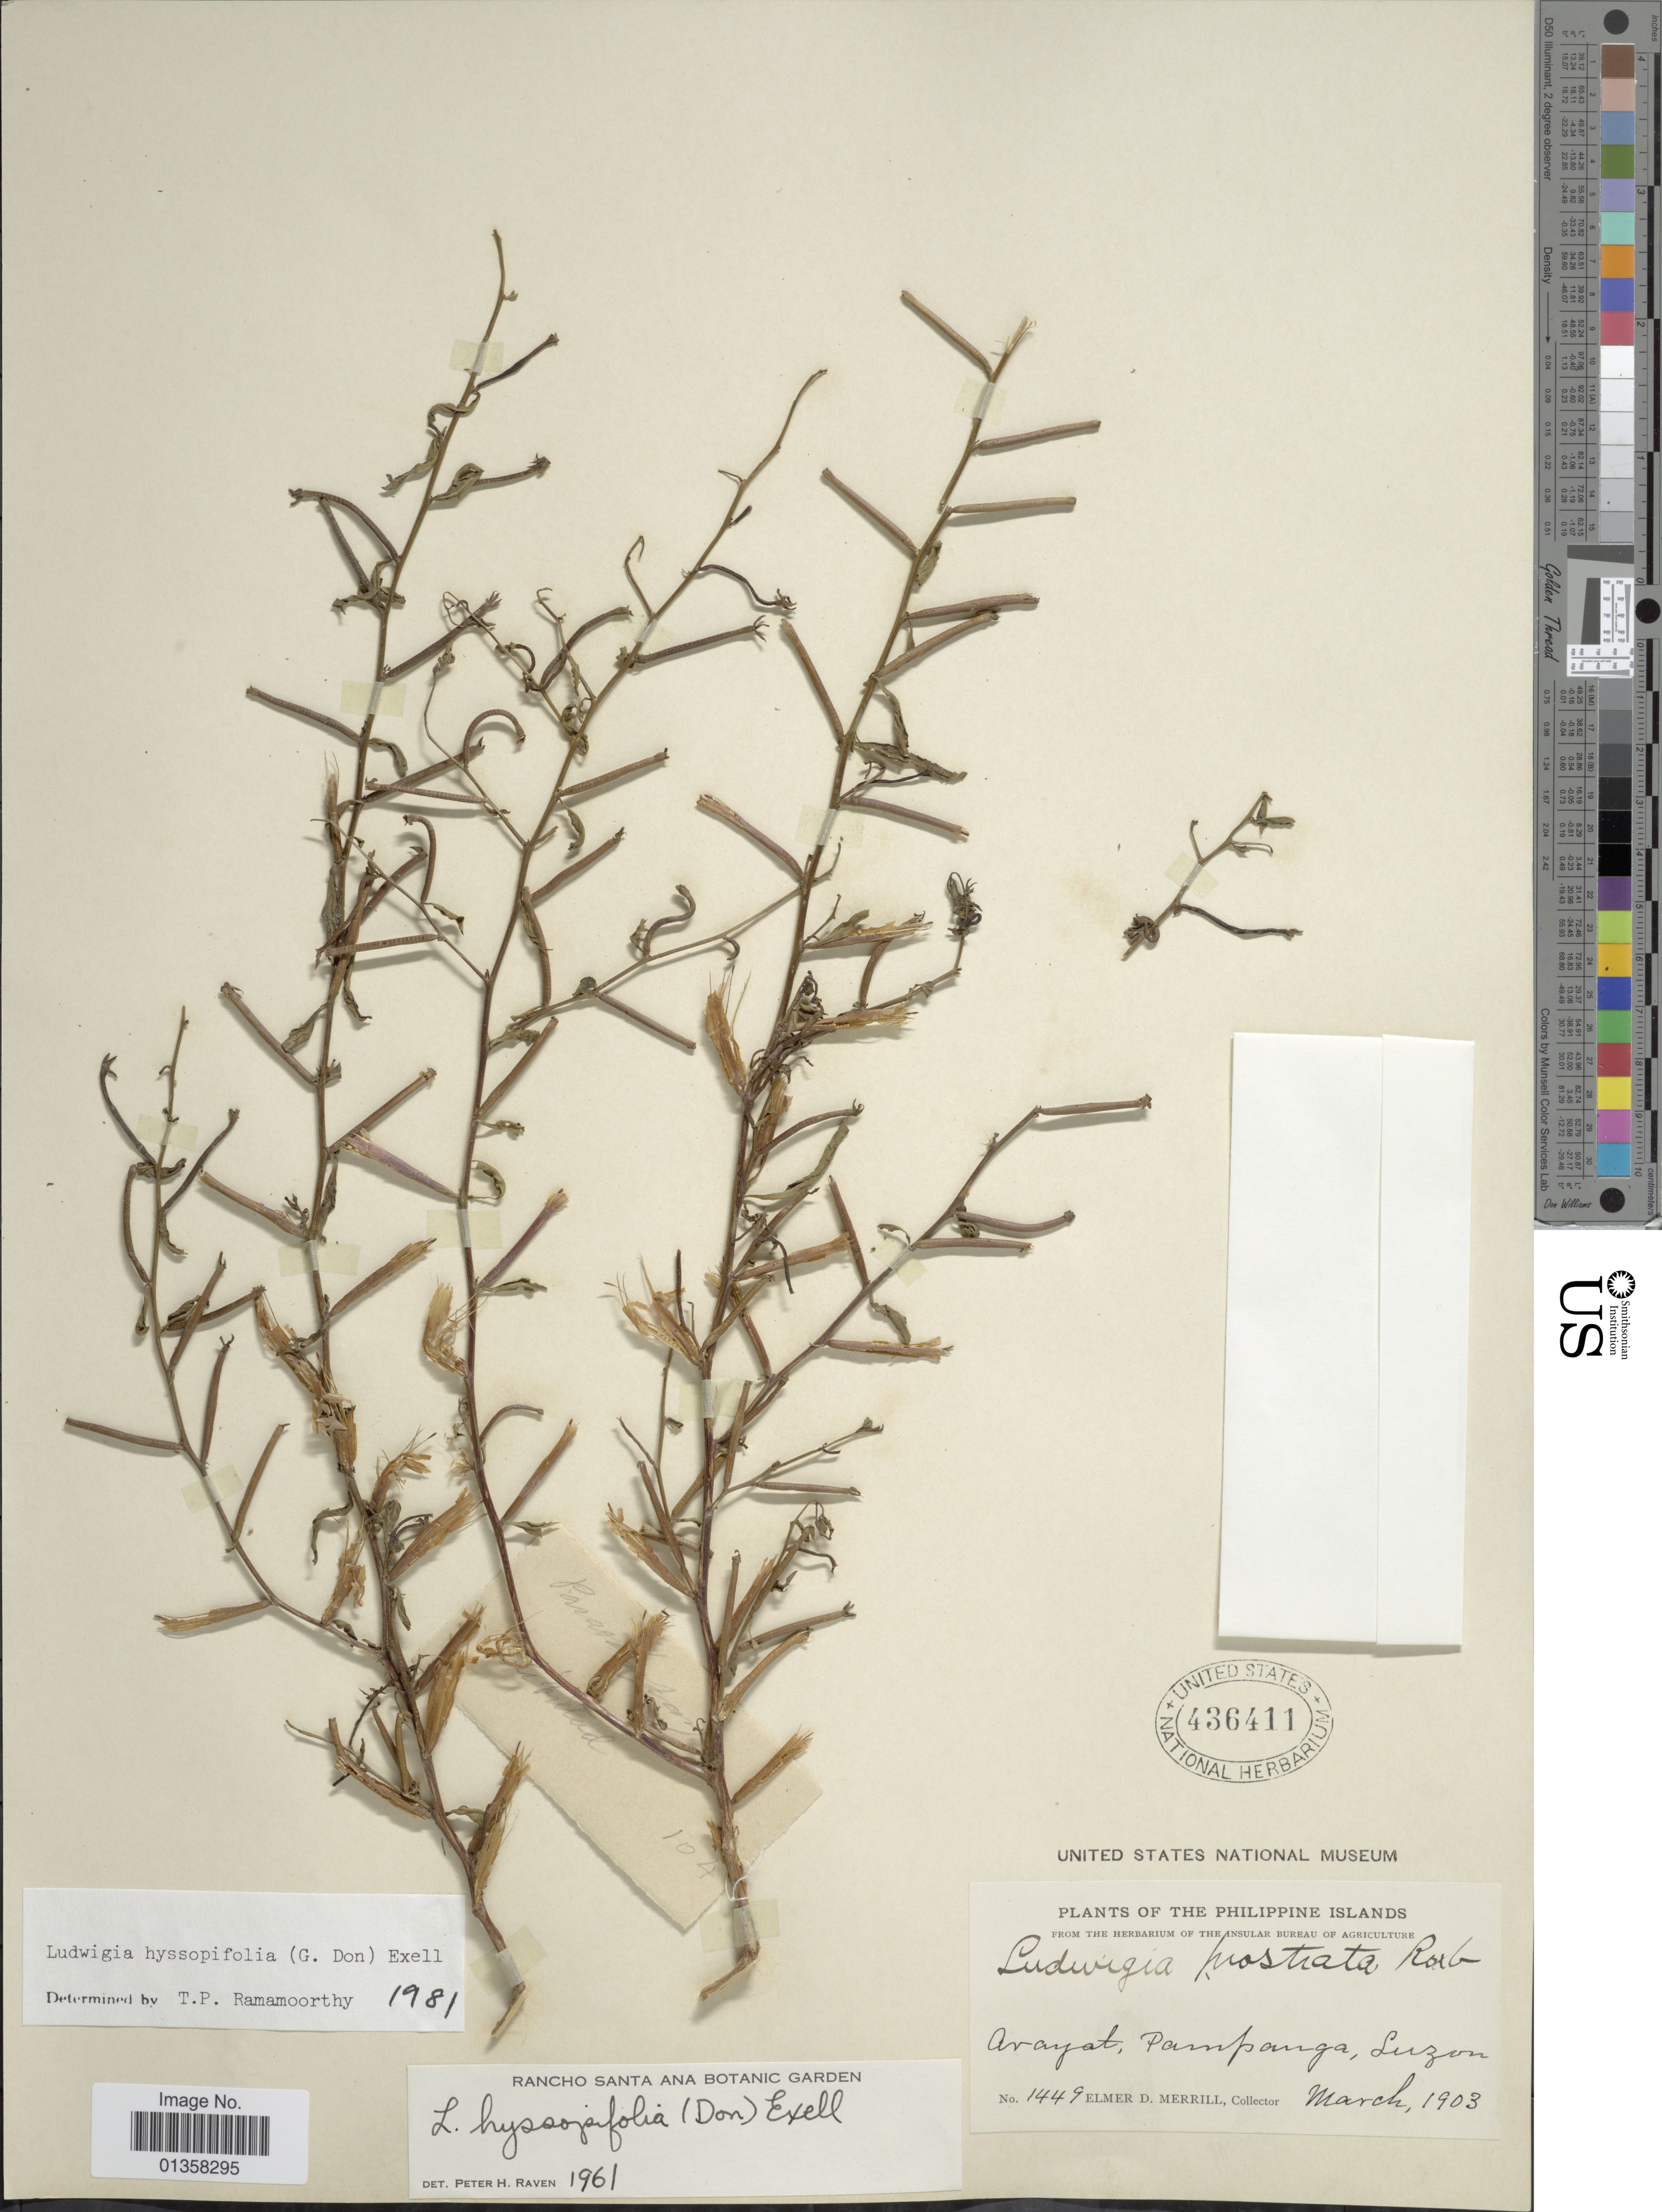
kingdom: Plantae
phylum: Tracheophyta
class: Magnoliopsida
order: Myrtales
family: Onagraceae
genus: Ludwigia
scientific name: Ludwigia hyssopifolia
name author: (G. Don) Exell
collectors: E. D. Merrill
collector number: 1449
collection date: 1903-03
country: Philippines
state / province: Central Luzon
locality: Avayat, Pampanga, Luzon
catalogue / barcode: US 436411